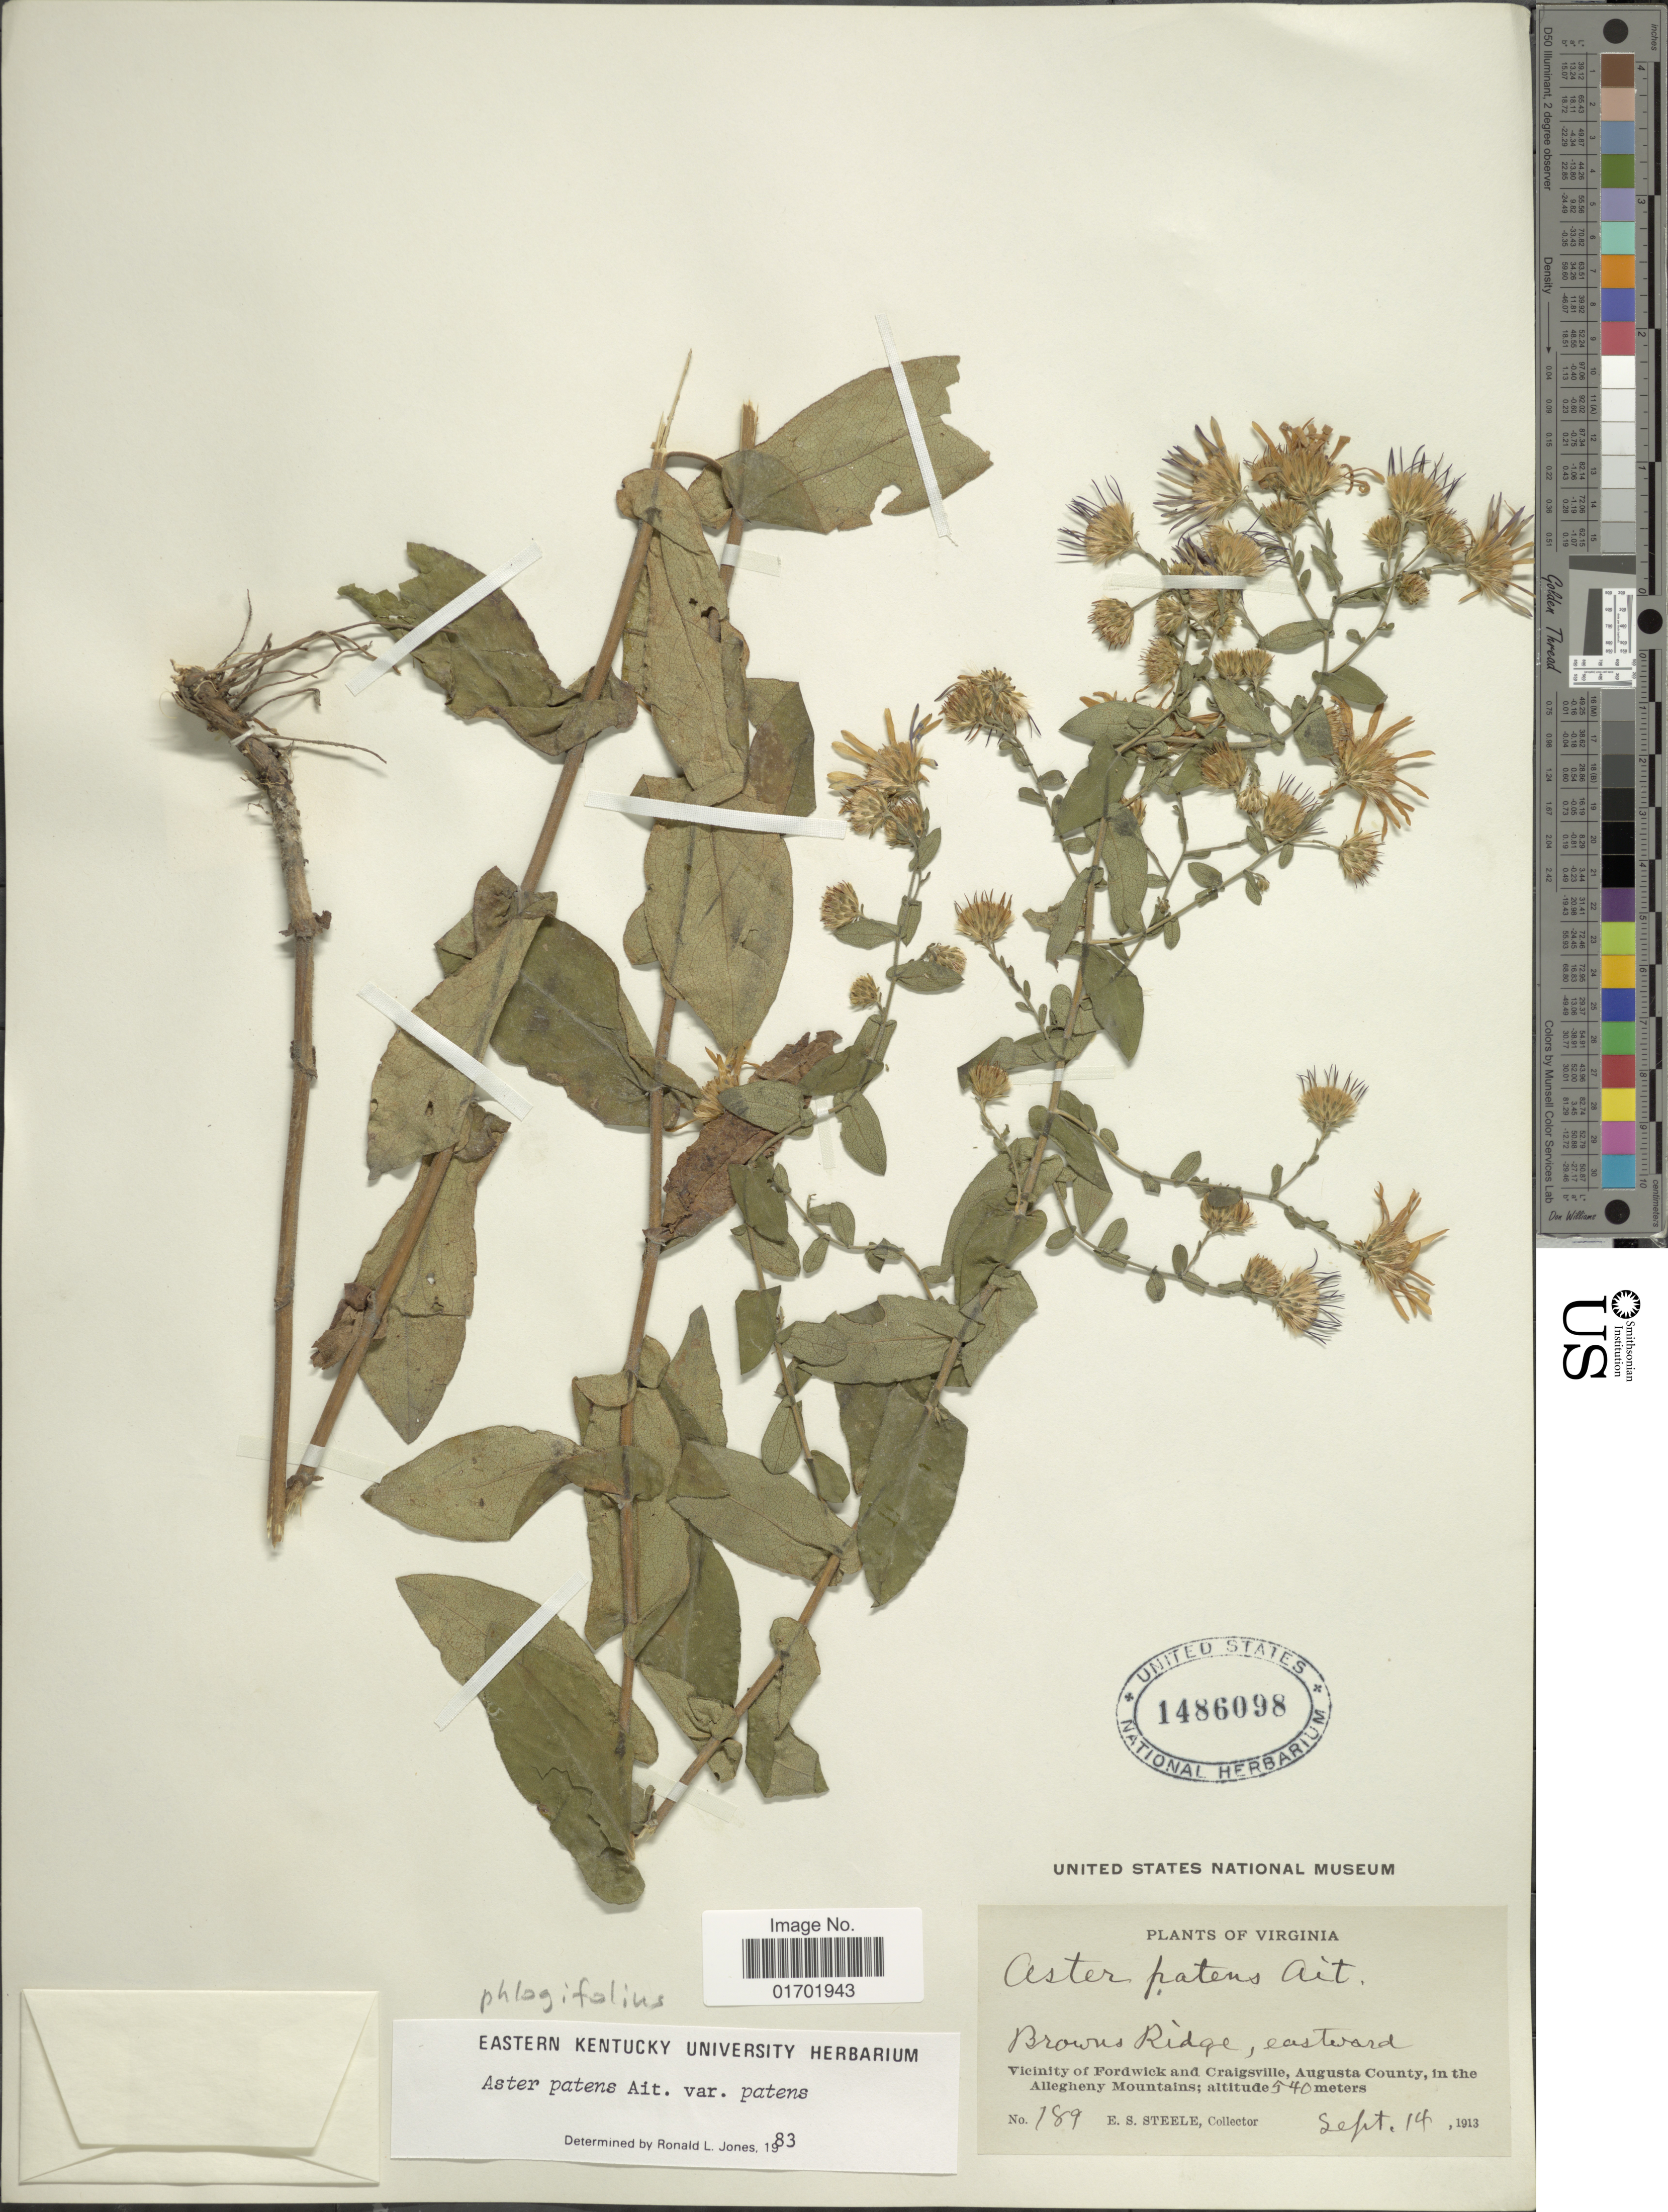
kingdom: Plantae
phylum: Tracheophyta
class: Magnoliopsida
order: Asterales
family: Asteraceae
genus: Symphyotrichum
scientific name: Symphyotrichum phlogifolium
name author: (Muhl. ex Willd.) G.L. Nesom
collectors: E. Steele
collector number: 189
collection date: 1913-09-14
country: United States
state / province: Virginia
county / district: Augusta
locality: Browns Ridge, eastward, Vicinity of Fordwick and Craigsville, Augusta County, in the Allegheny Mountains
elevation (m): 540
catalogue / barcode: US 1486098